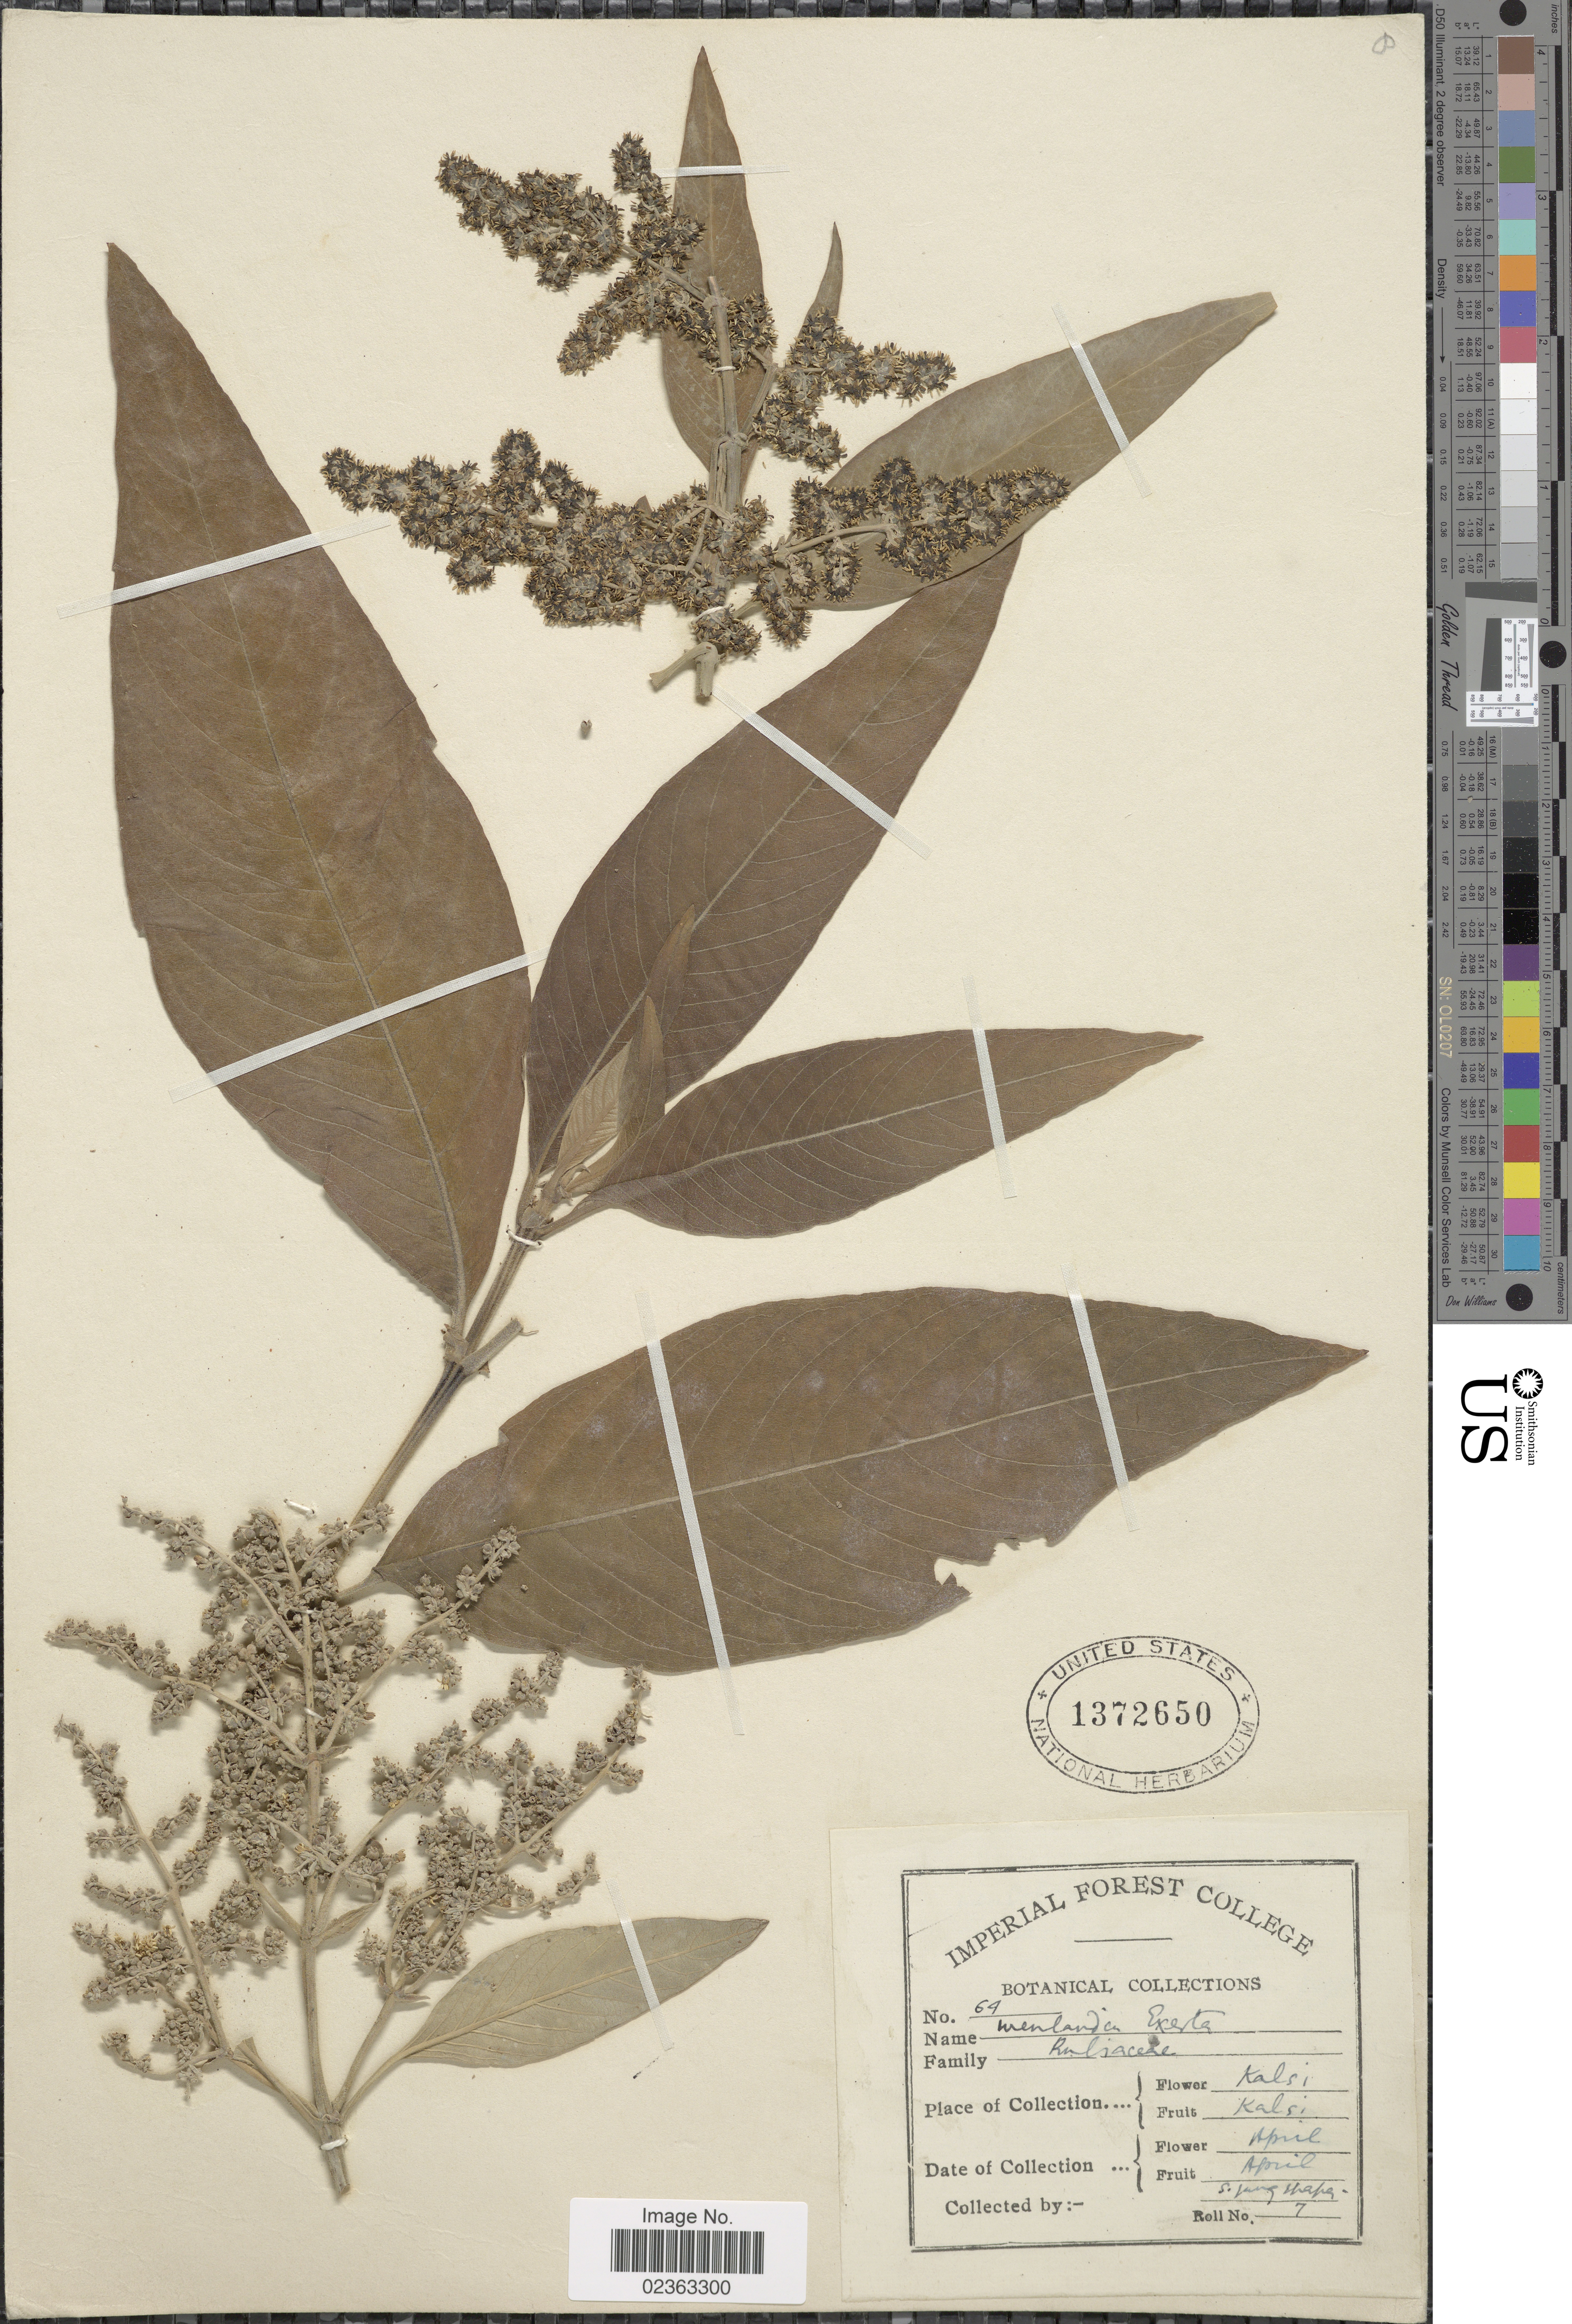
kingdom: Plantae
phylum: Tracheophyta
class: Magnoliopsida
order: Gentianales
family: Rubiaceae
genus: Wendlandia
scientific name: Wendlandia exserta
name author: (Roxb.) DC.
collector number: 69*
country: India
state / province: West Bengal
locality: Kalsi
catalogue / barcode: US 1372650